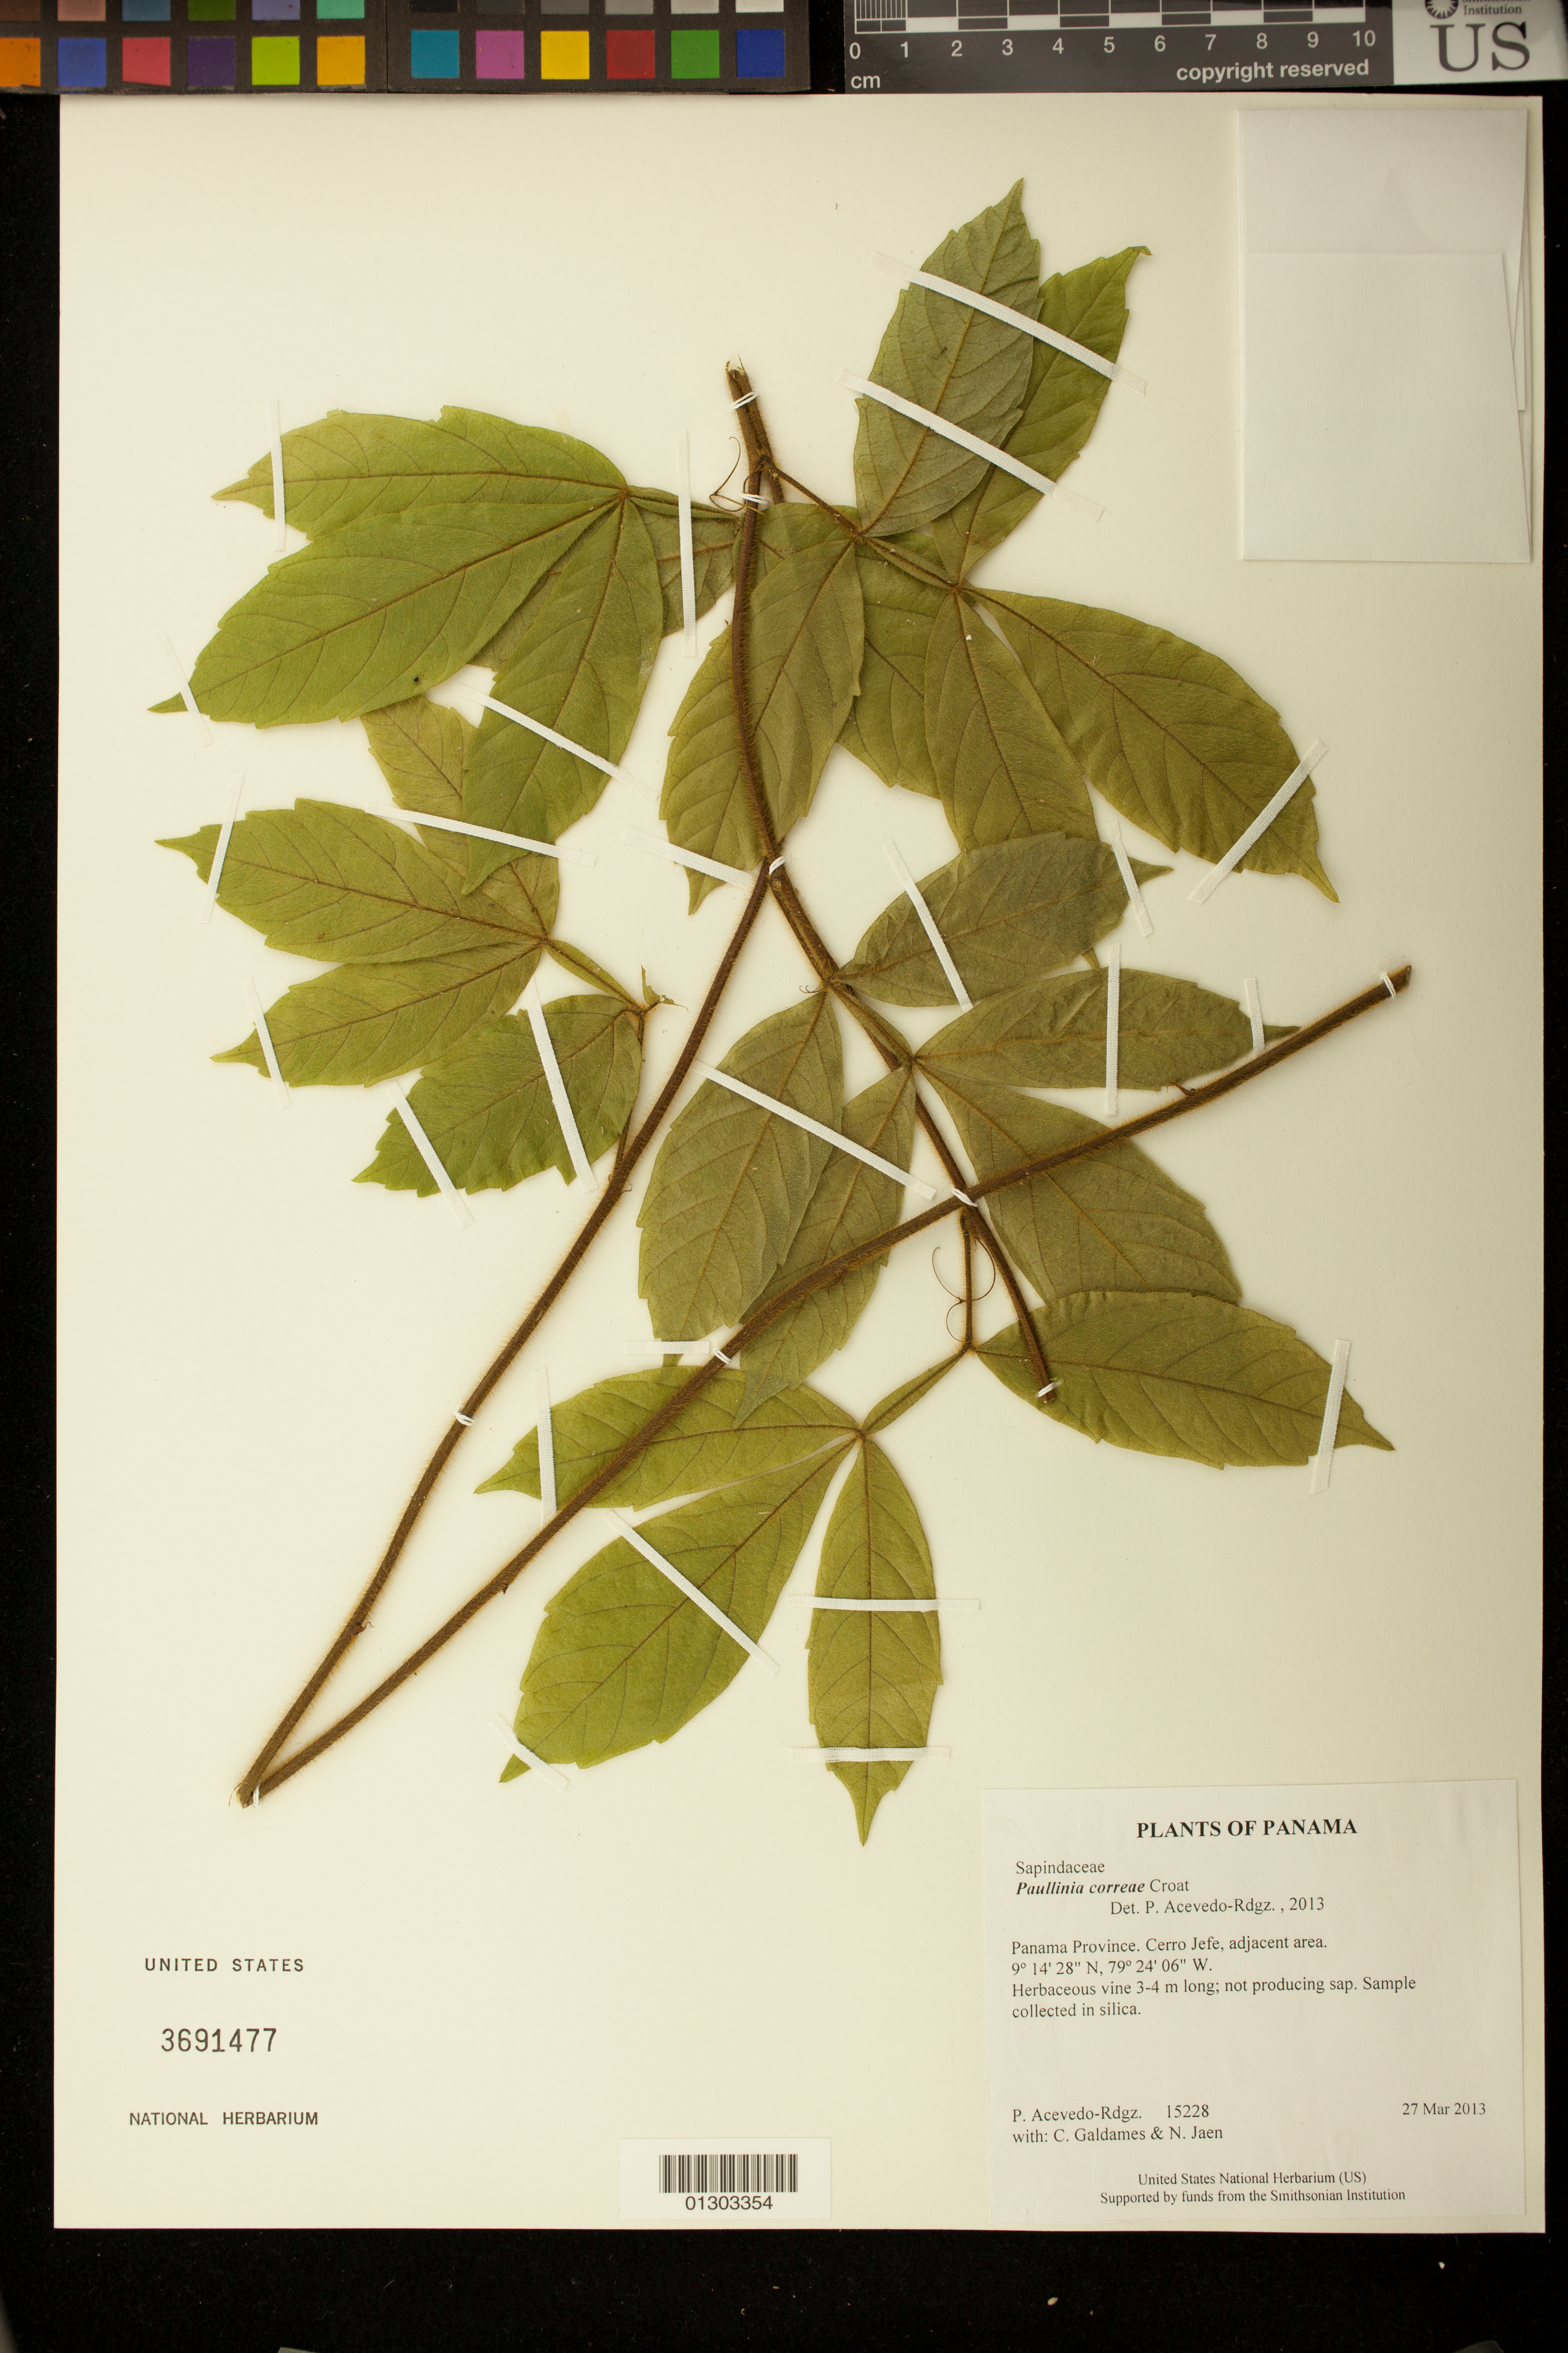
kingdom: Plantae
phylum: Tracheophyta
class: Magnoliopsida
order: Sapindales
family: Sapindaceae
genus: Paullinia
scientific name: Paullinia correae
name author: Croat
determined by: Acevedo-Rodríguez, P., (BOT), Smithsonian Institution - National Museum of Natural History (UNITED STATES)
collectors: P. Acevedo-Rodr., C. Galdames & N. Jaén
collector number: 15228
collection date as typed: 27 Mar 2013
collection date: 2013-03-27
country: Panama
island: Panama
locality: Cerro Jefe, adjacent area..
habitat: Elfin woodland vegetation with many Colpothrinax palms.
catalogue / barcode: US 3691477